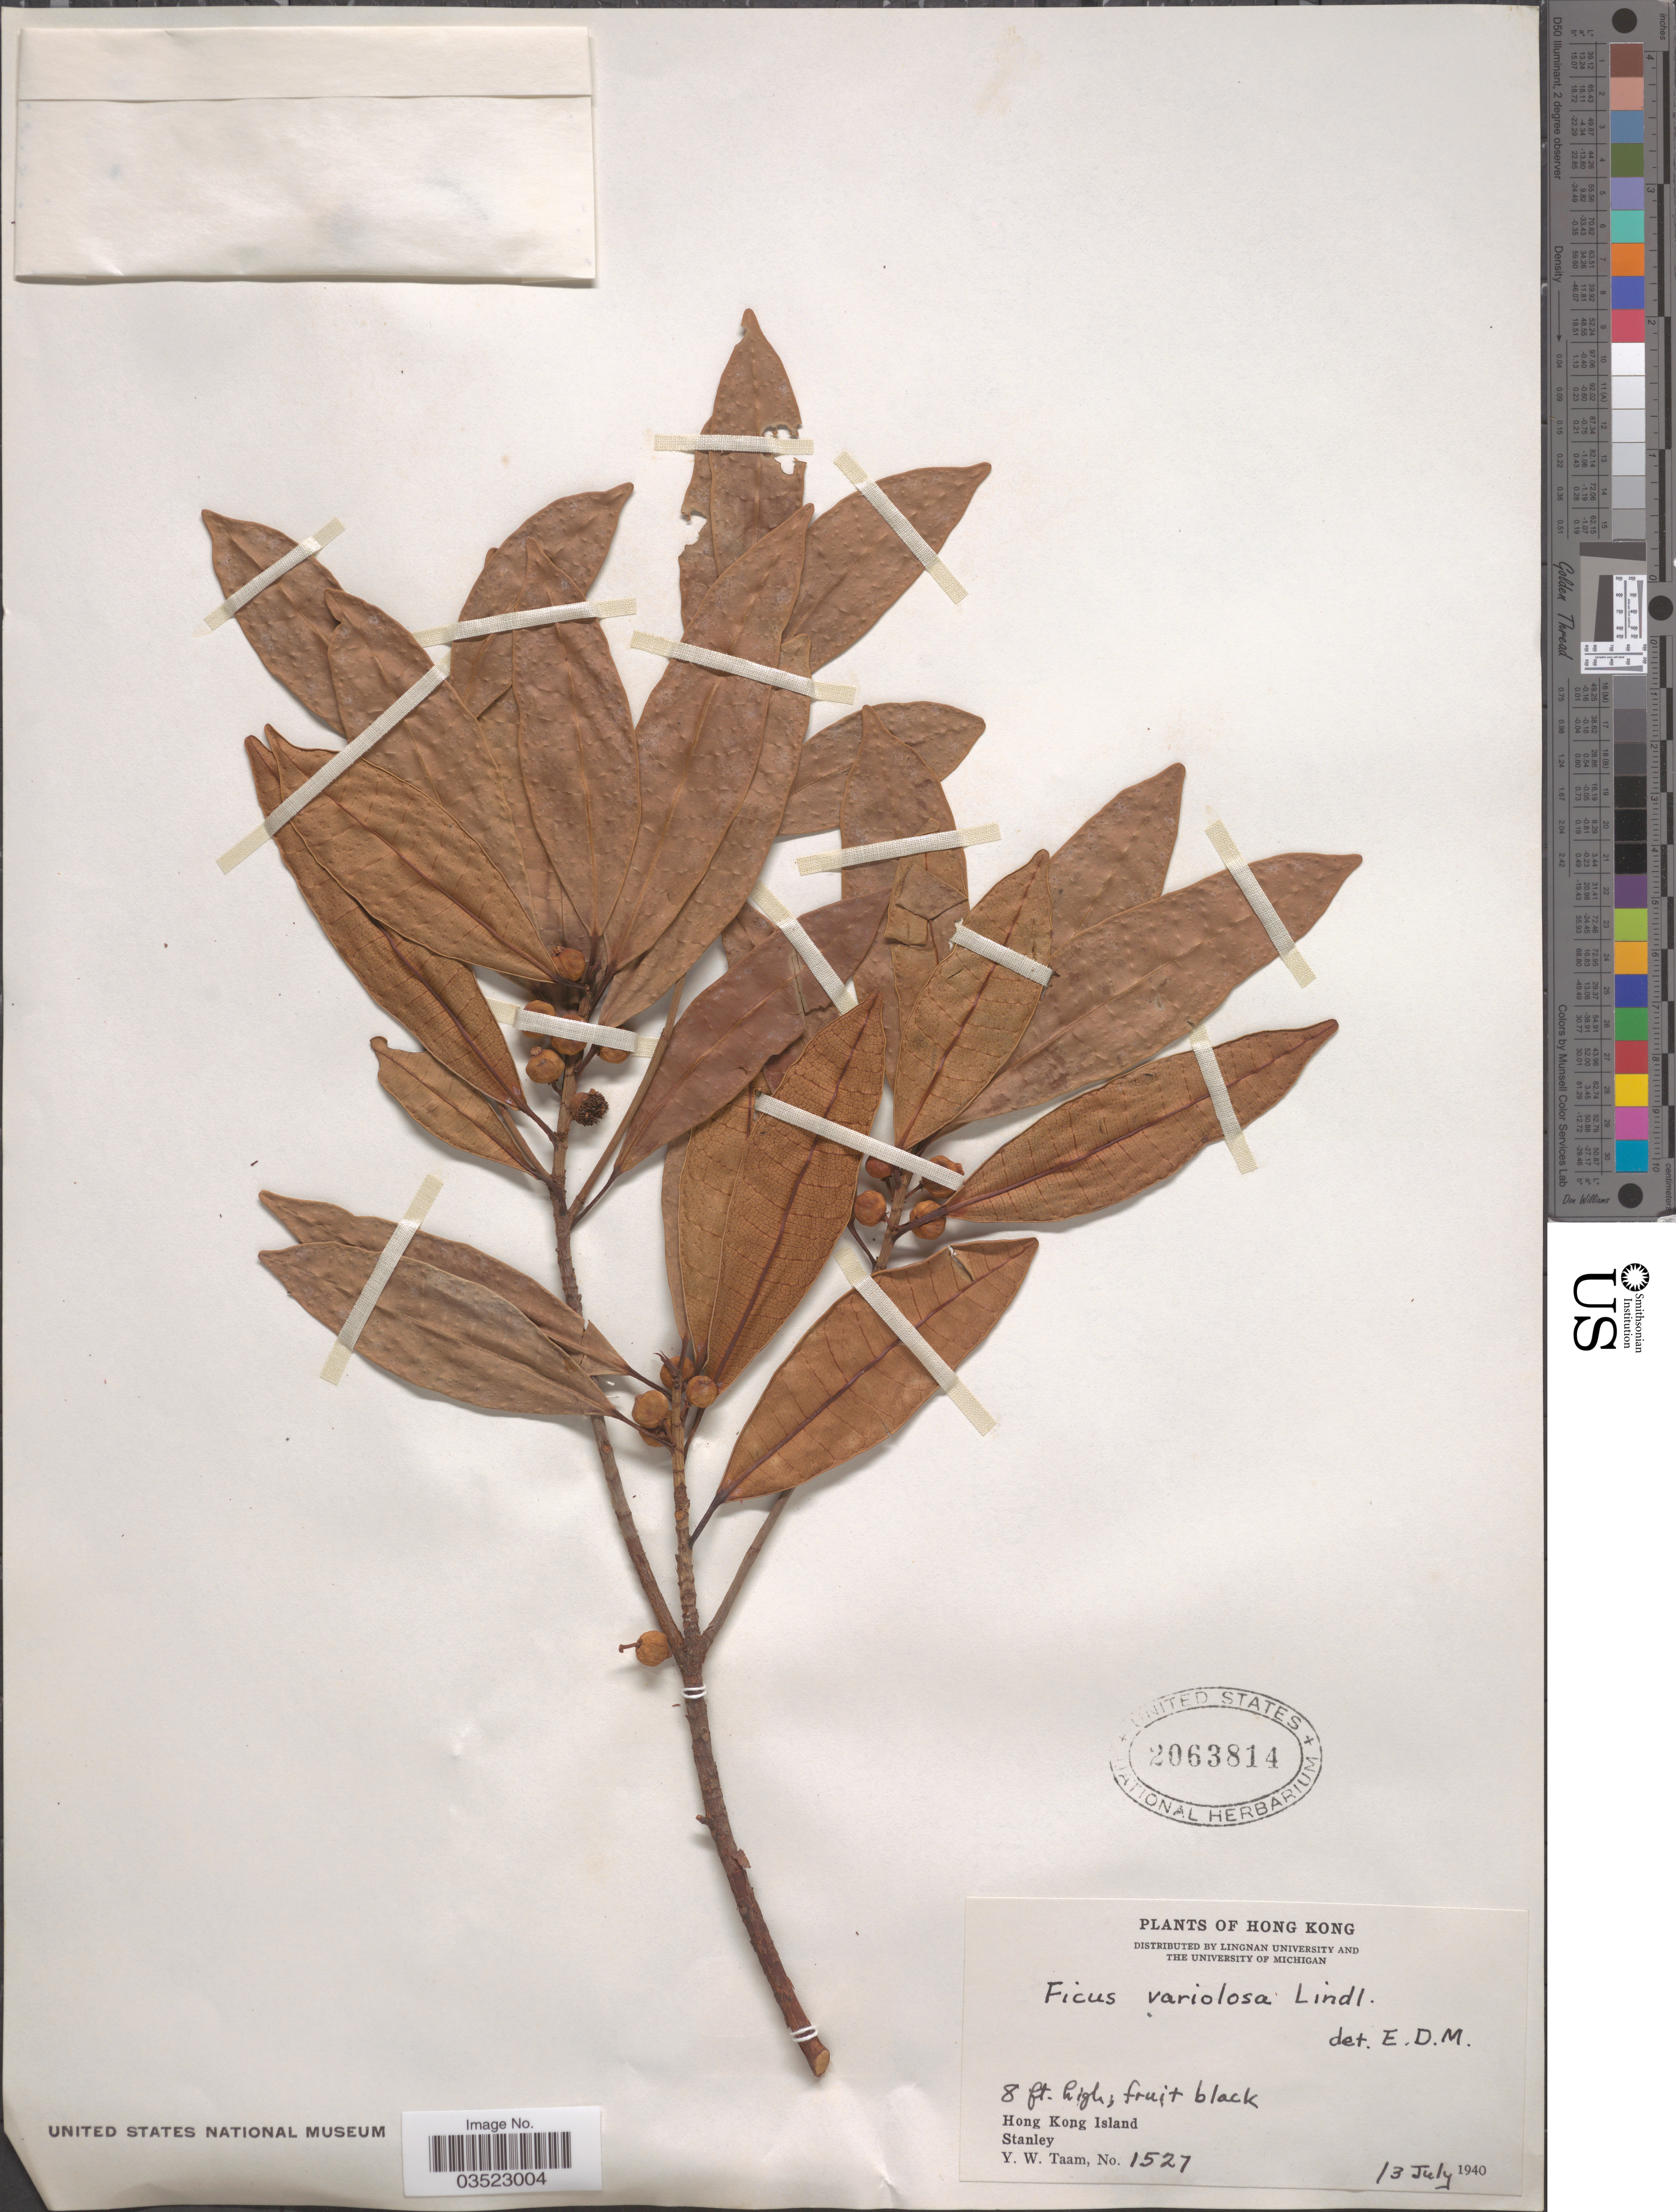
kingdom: Plantae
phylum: Tracheophyta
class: Magnoliopsida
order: Rosales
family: Moraceae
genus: Ficus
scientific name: Ficus variolosa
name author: Lindl. ex Benth.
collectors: Y. W. Taam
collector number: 1527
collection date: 1940-07-13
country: China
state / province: Hong Kong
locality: Hong Kong Island. Stanley.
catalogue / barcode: US 2063814